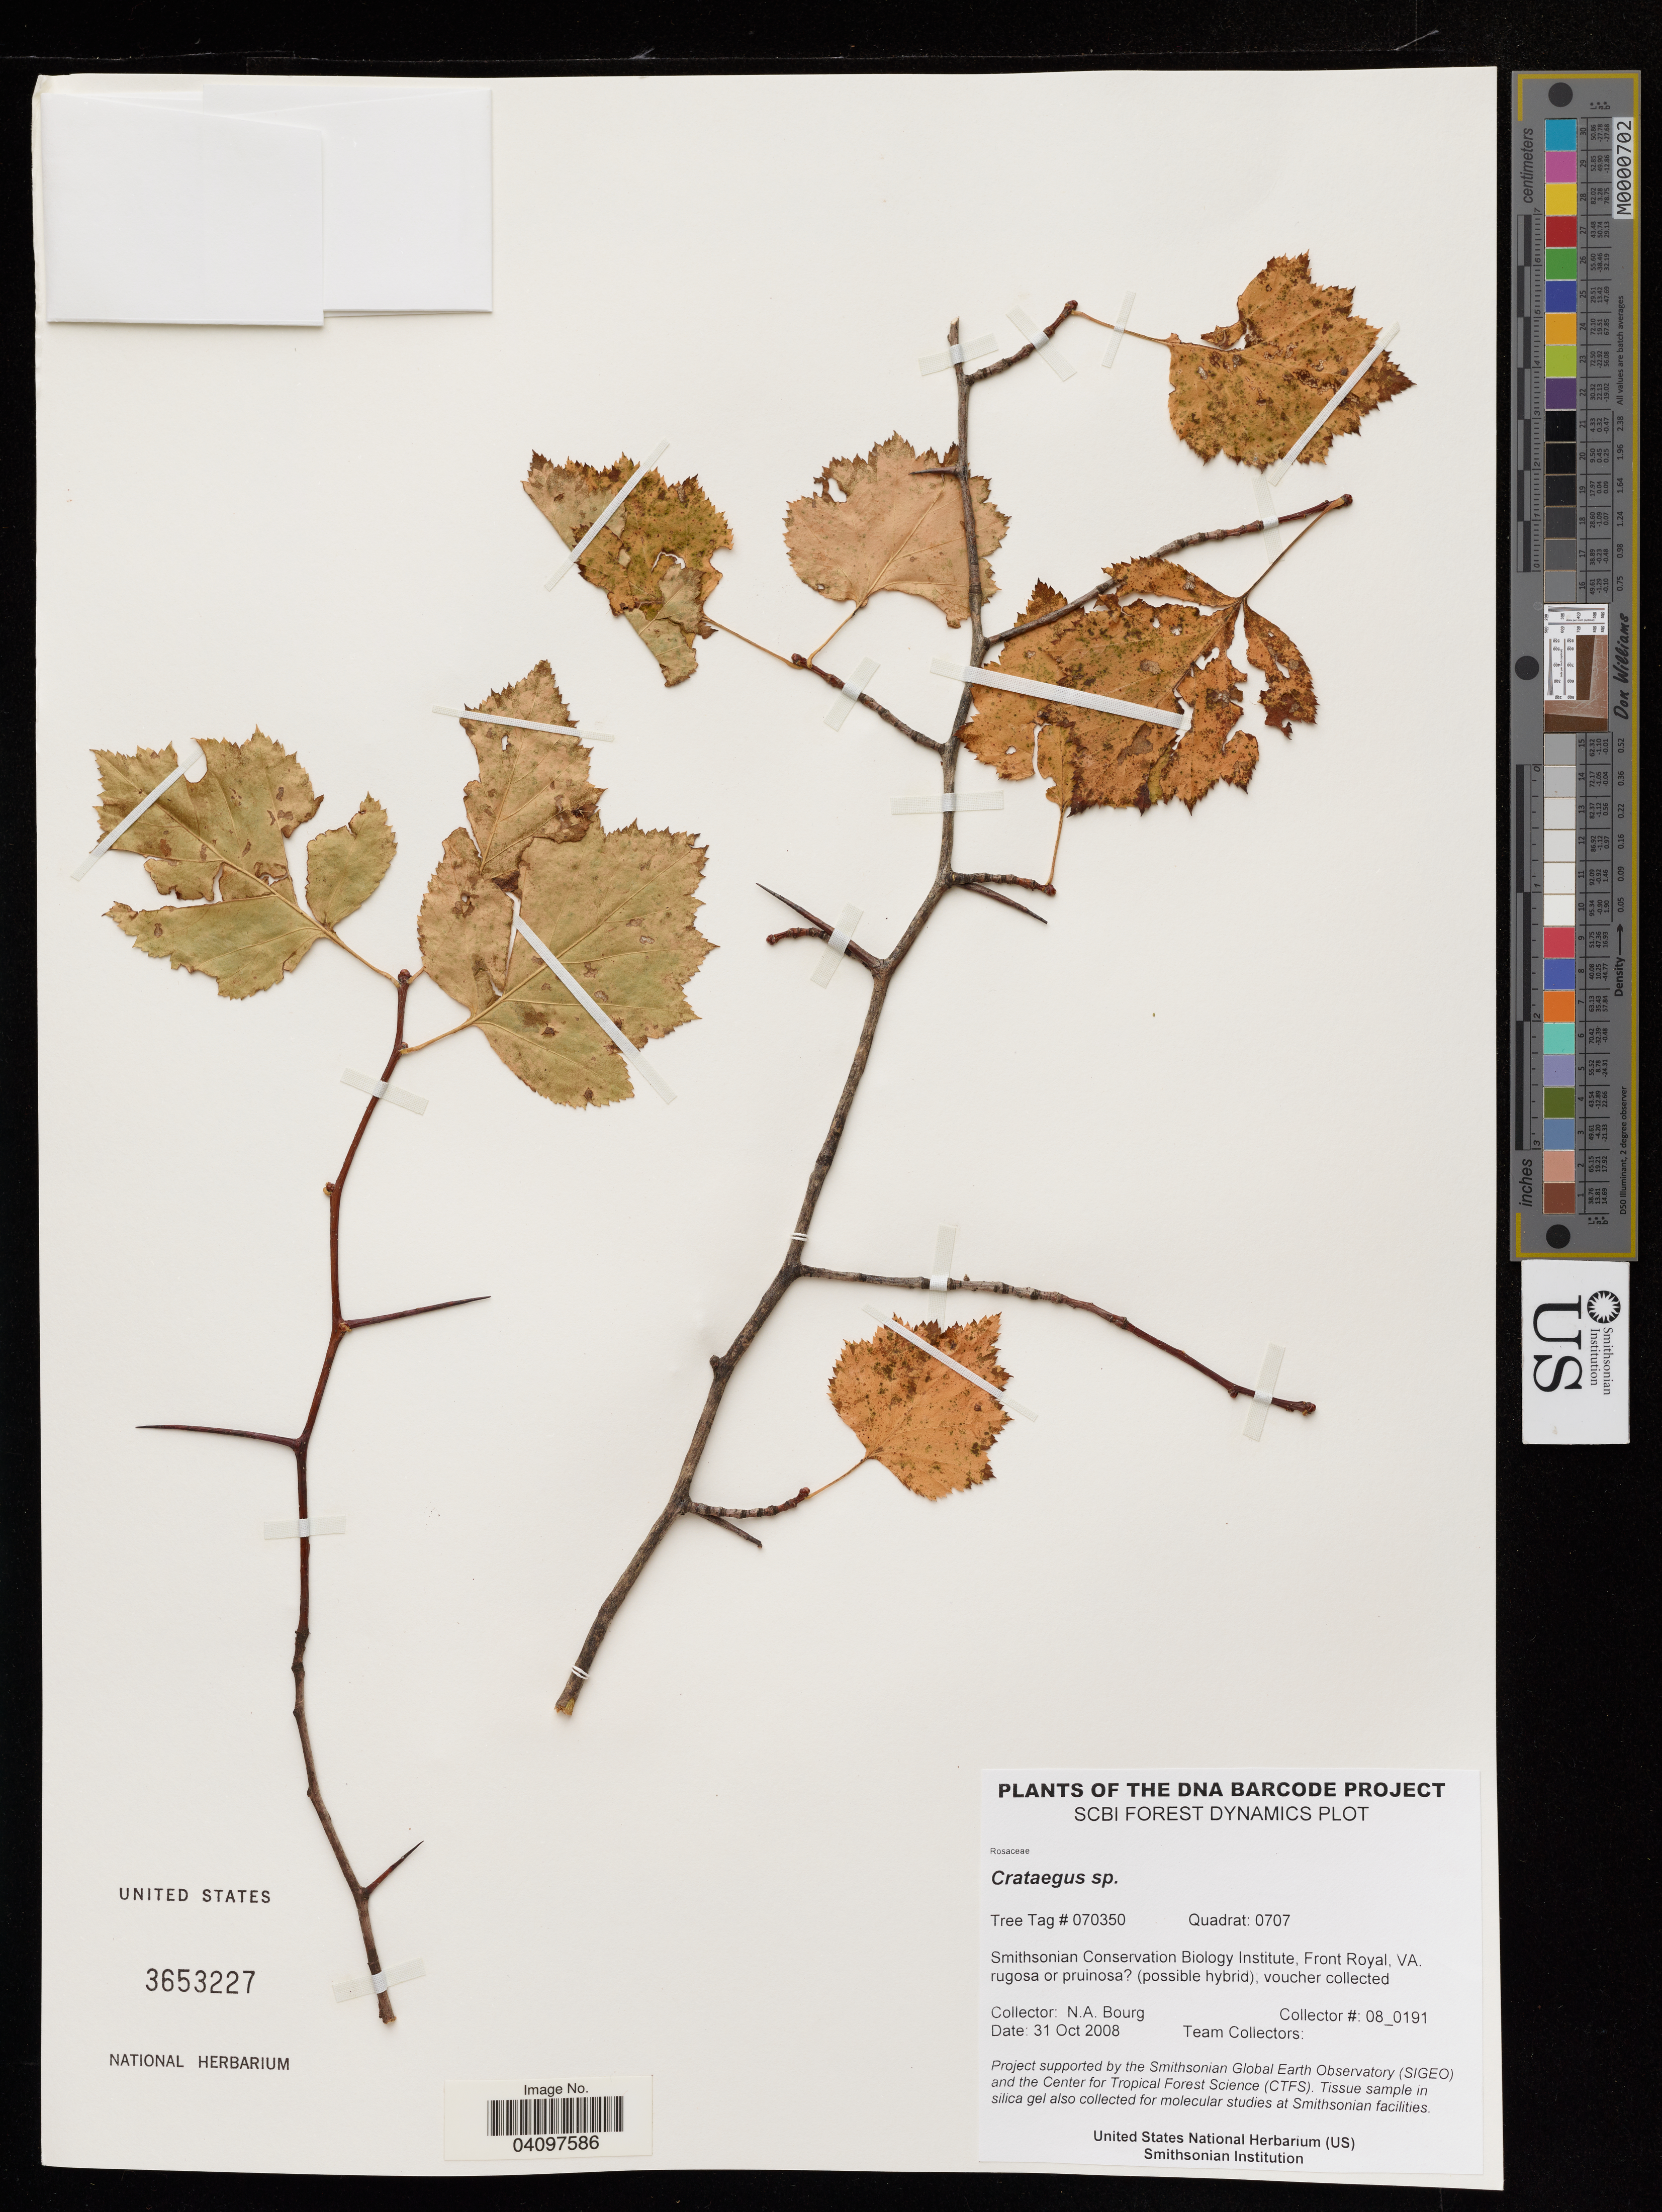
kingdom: Plantae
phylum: Tracheophyta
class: Magnoliopsida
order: Rosales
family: Rosaceae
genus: Crataegus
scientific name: Crataegus sp.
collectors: N. A. Bourg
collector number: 08_0191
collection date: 2008-10-31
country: United States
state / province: Virginia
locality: Smithsonian Conservation Biology Institute, Front Royal.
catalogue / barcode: US 3653227